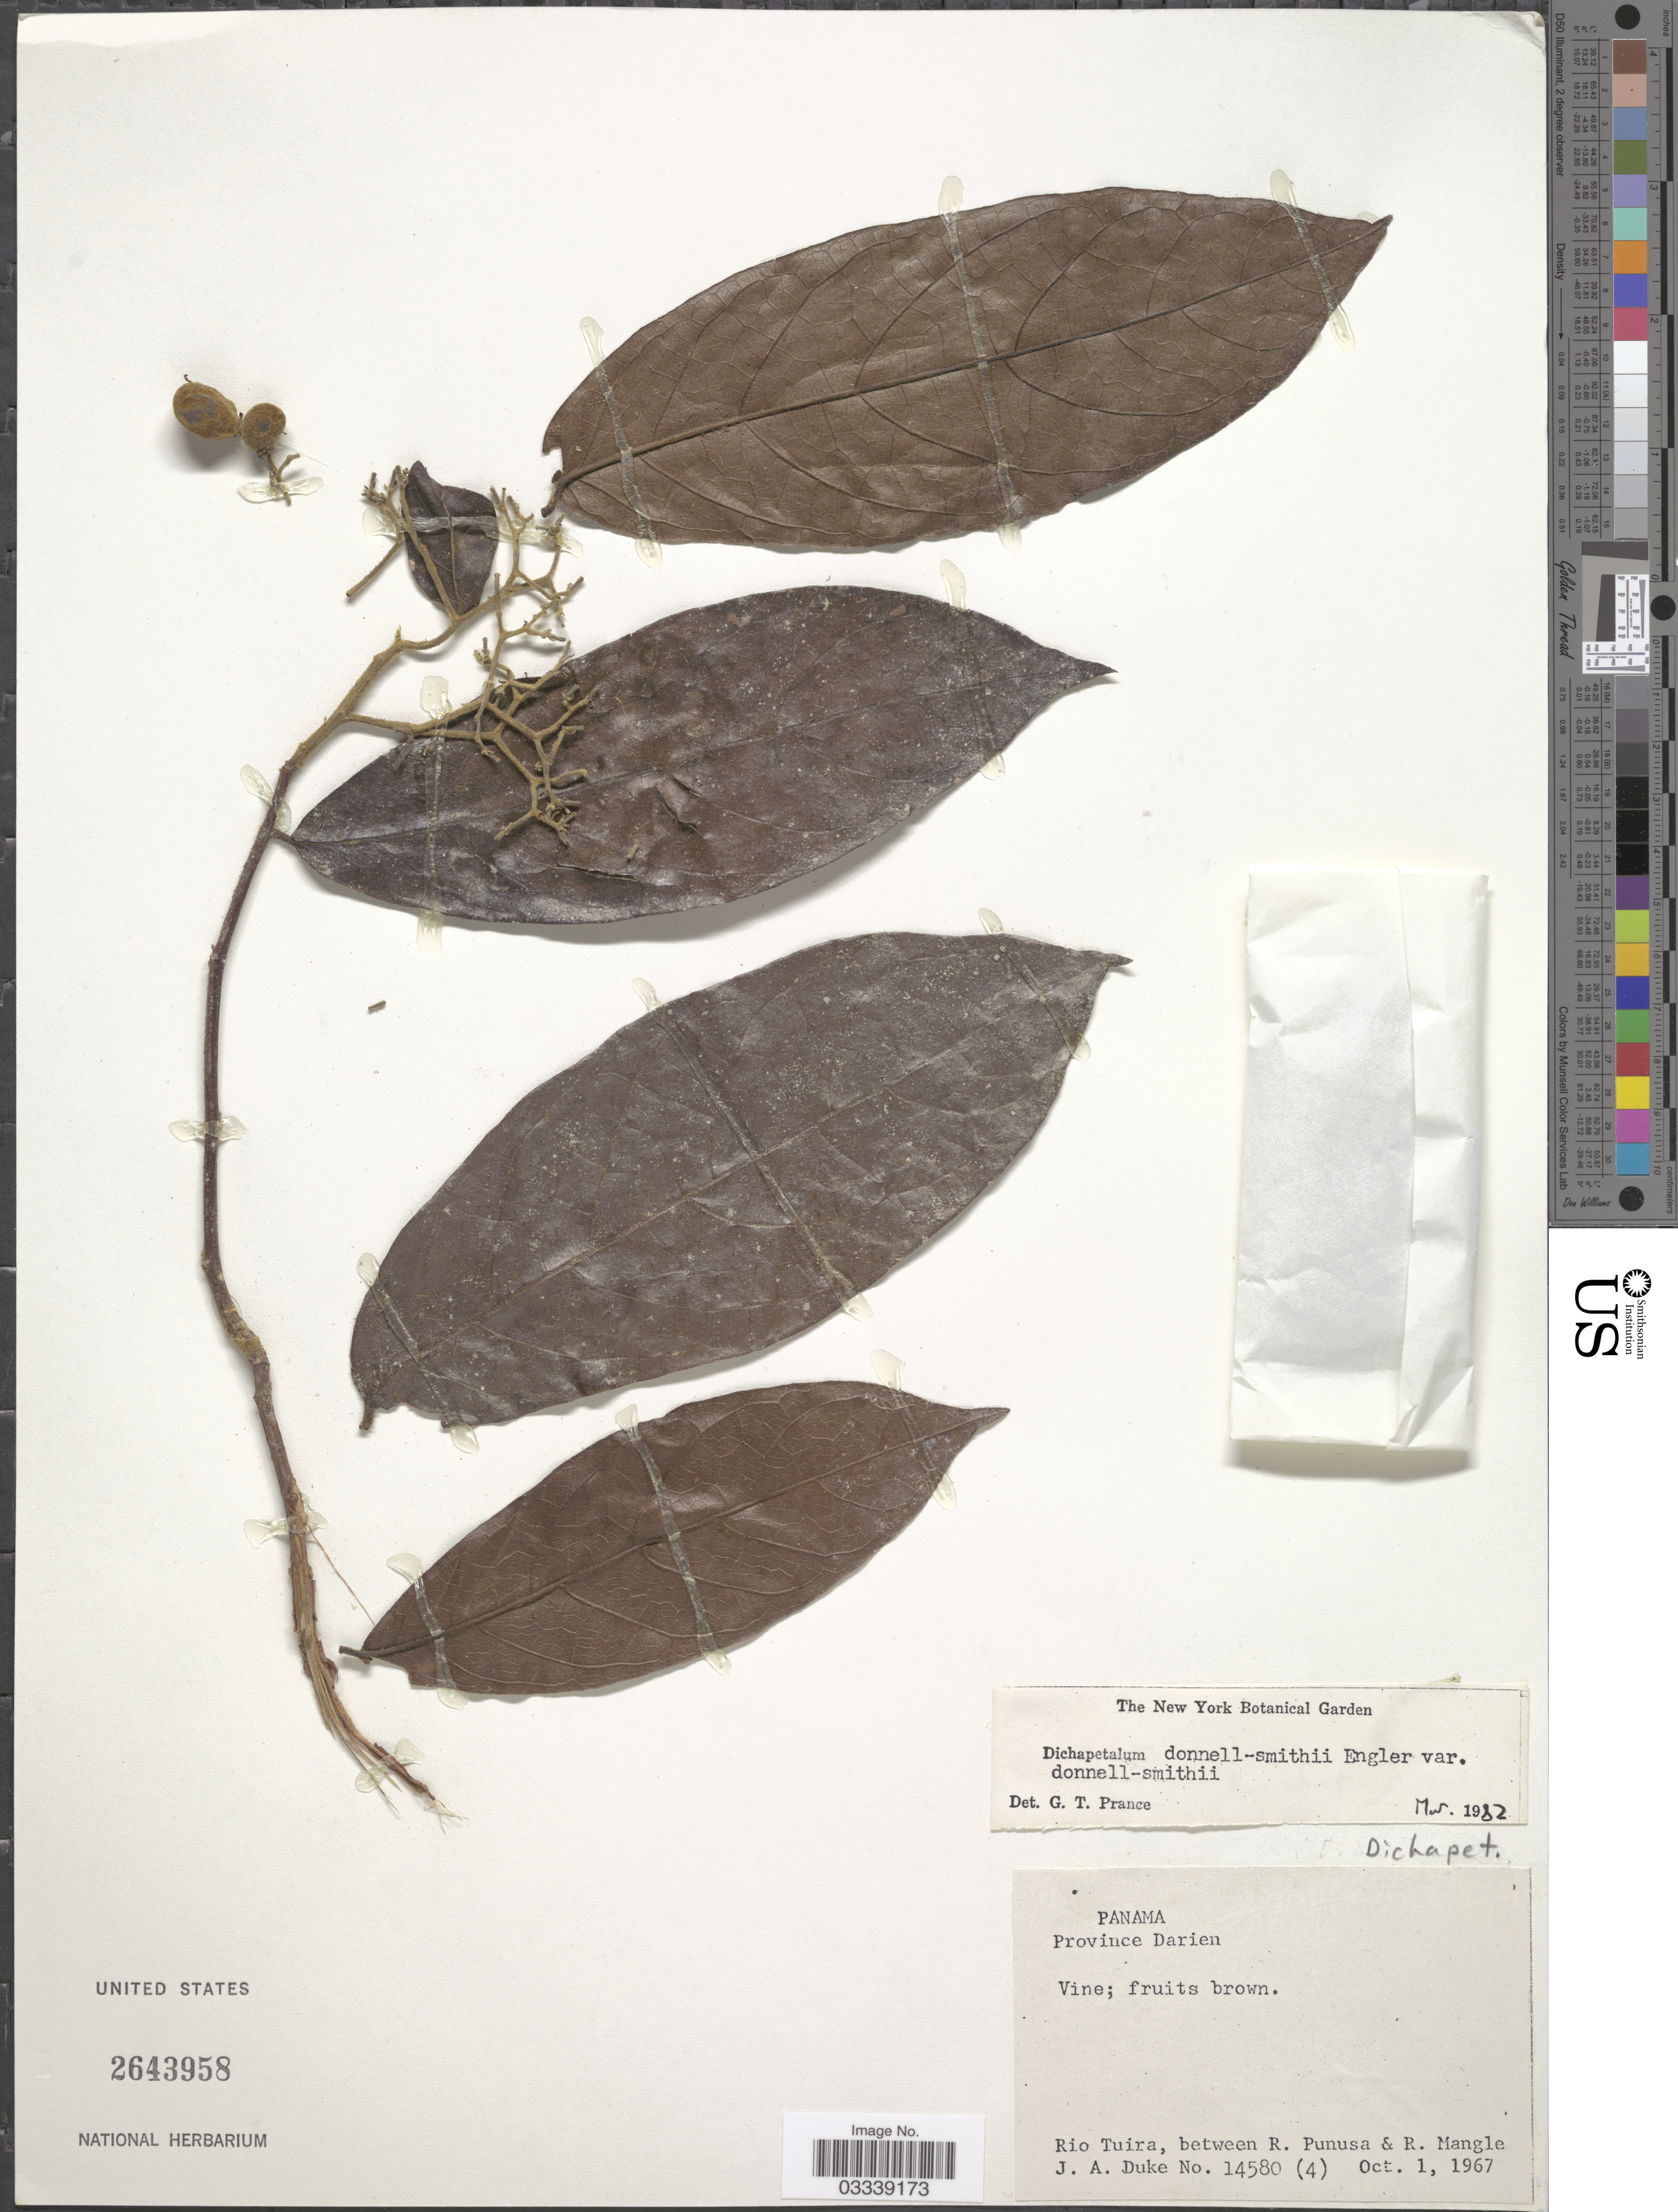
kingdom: Plantae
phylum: Tracheophyta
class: Magnoliopsida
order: Malpighiales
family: Dichapetalaceae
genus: Dichapetalum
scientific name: Dichapetalum donnell-smithii var. donnell-smithii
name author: Engl.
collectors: J. A. Duke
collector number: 14580 (4)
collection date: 1967-10-01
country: Panama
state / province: Darién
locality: Rio Tuira, between R. Punusa & R. Mangle.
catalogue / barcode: US 2643958